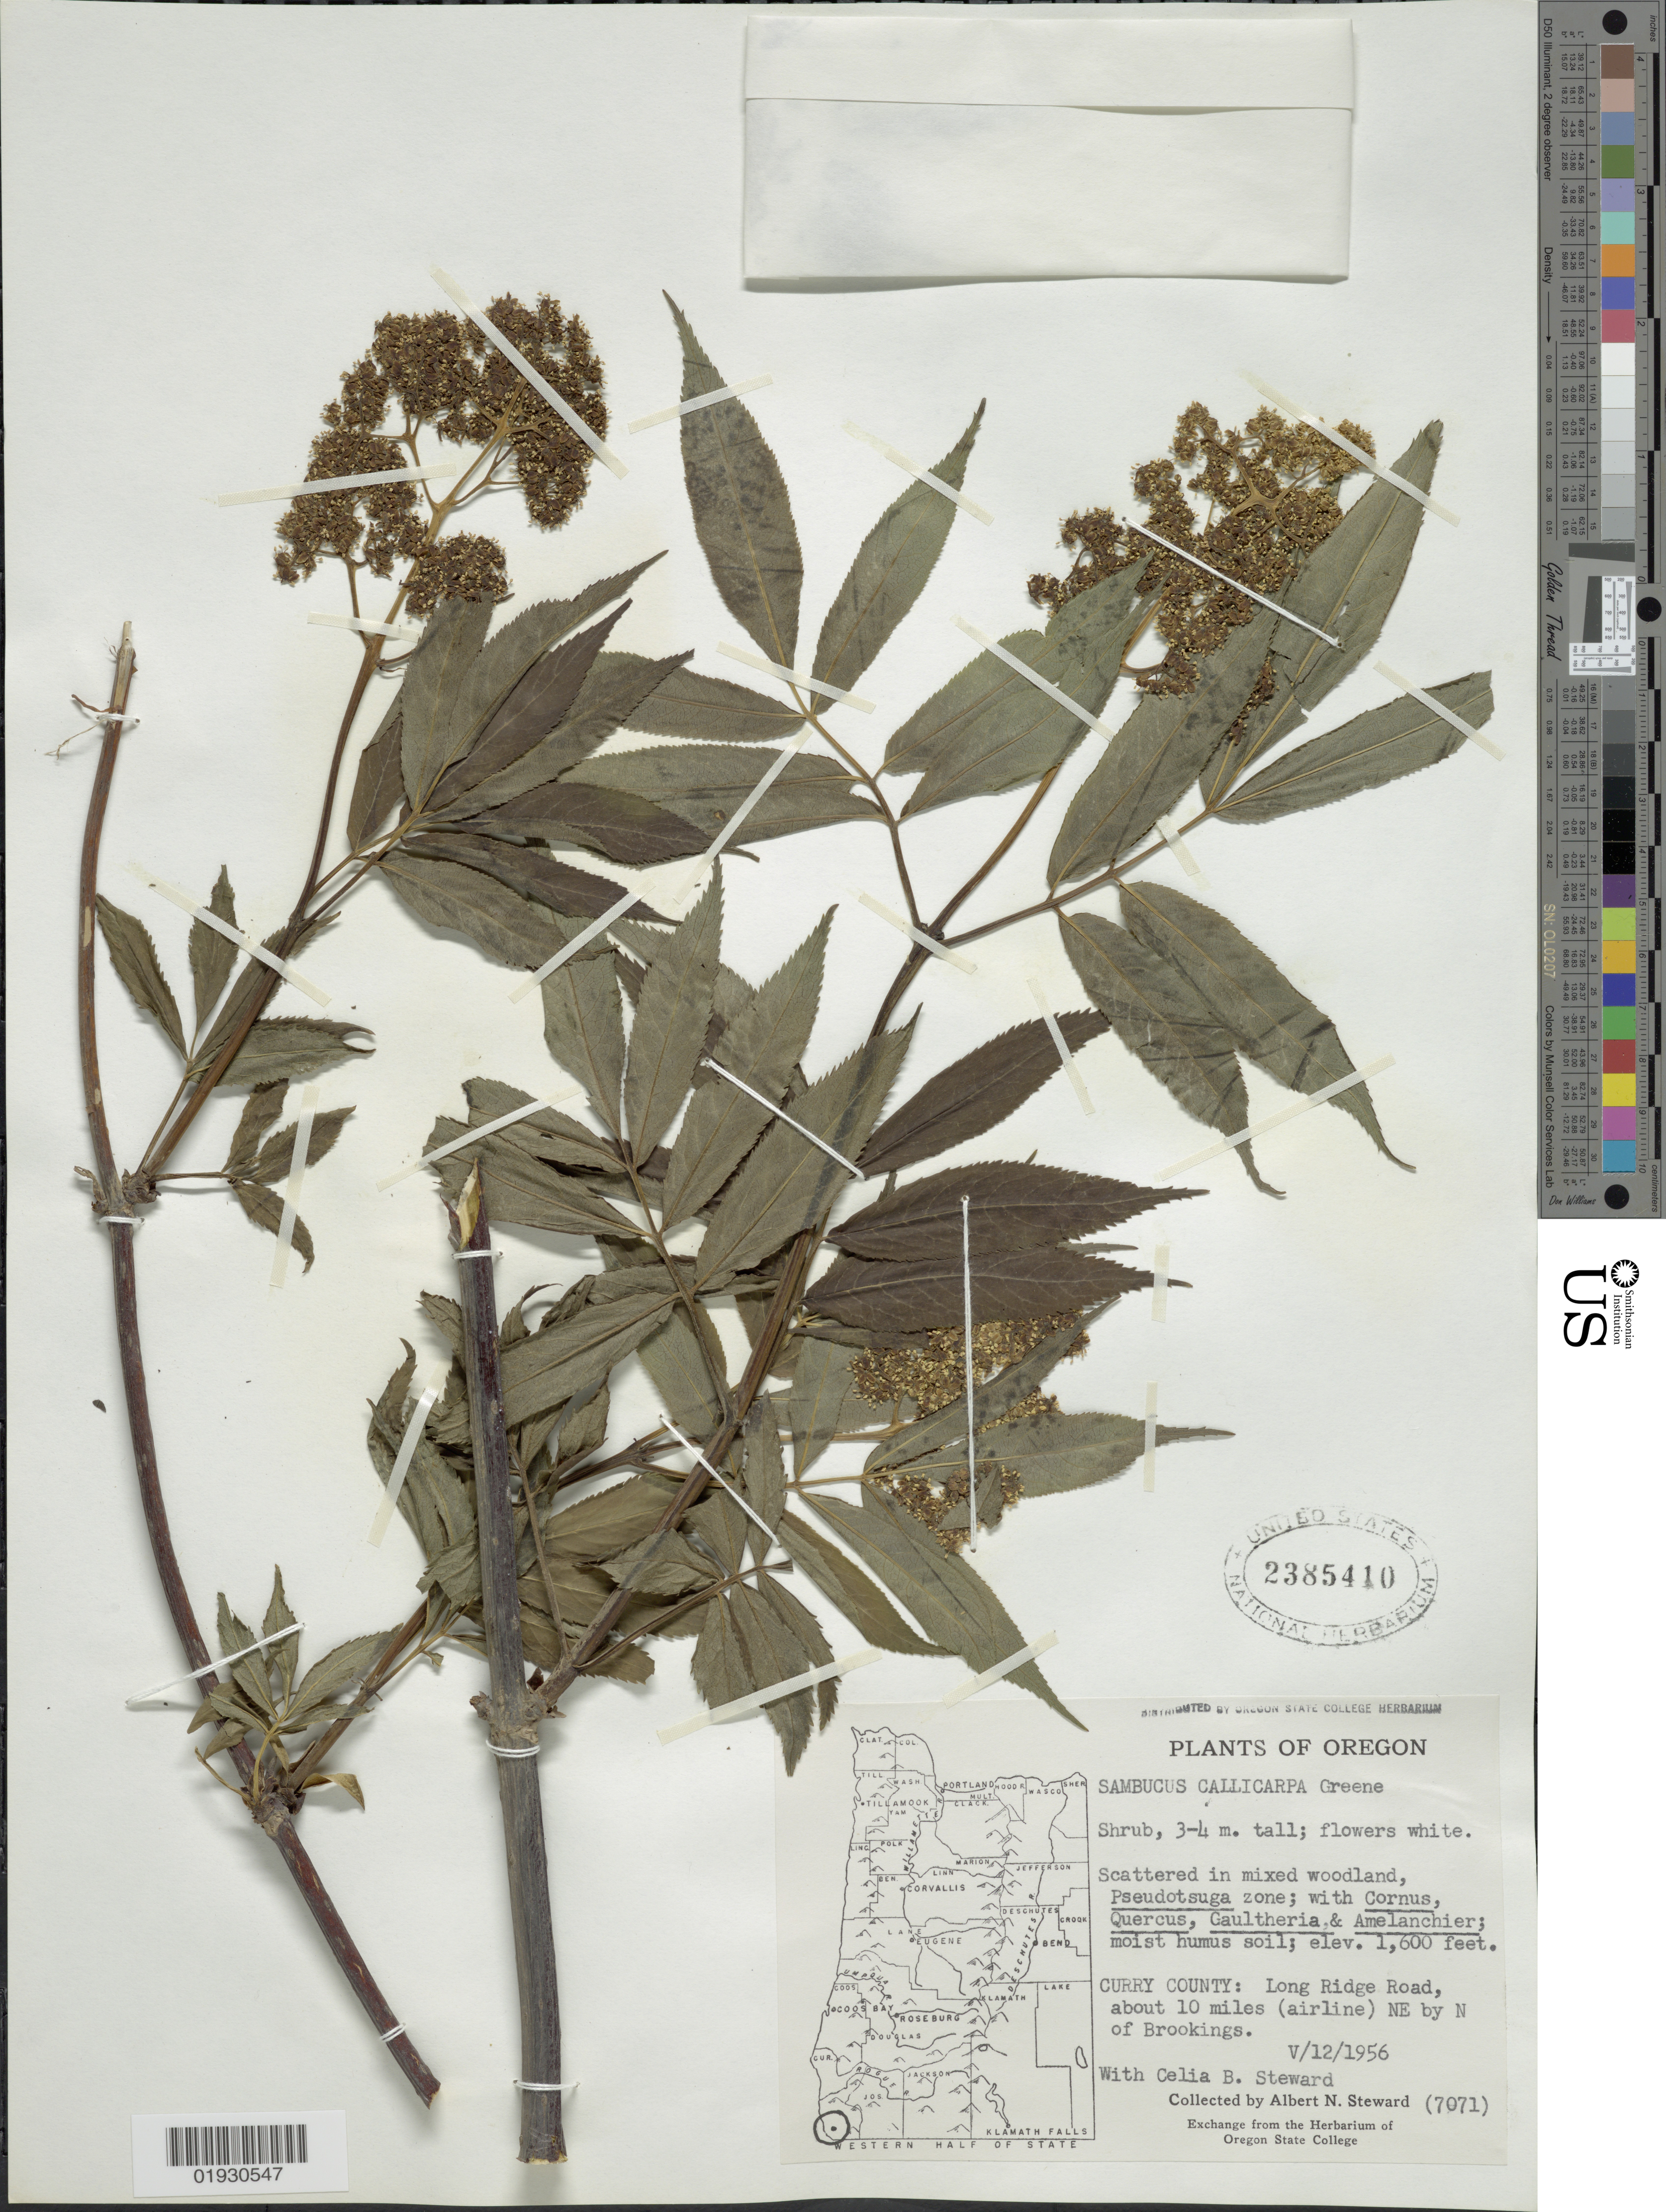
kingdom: Plantae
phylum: Tracheophyta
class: Magnoliopsida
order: Dipsacales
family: Viburnaceae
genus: Sambucus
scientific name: Sambucus callicarpa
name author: Greene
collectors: A. N. Steward & C. Steward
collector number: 7071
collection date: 1956-05-12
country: United States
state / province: Oregon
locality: Curry County: Long Ridge Road, about 10 miles (airline) NE by N of Brookings.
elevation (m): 488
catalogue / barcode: US 2385410